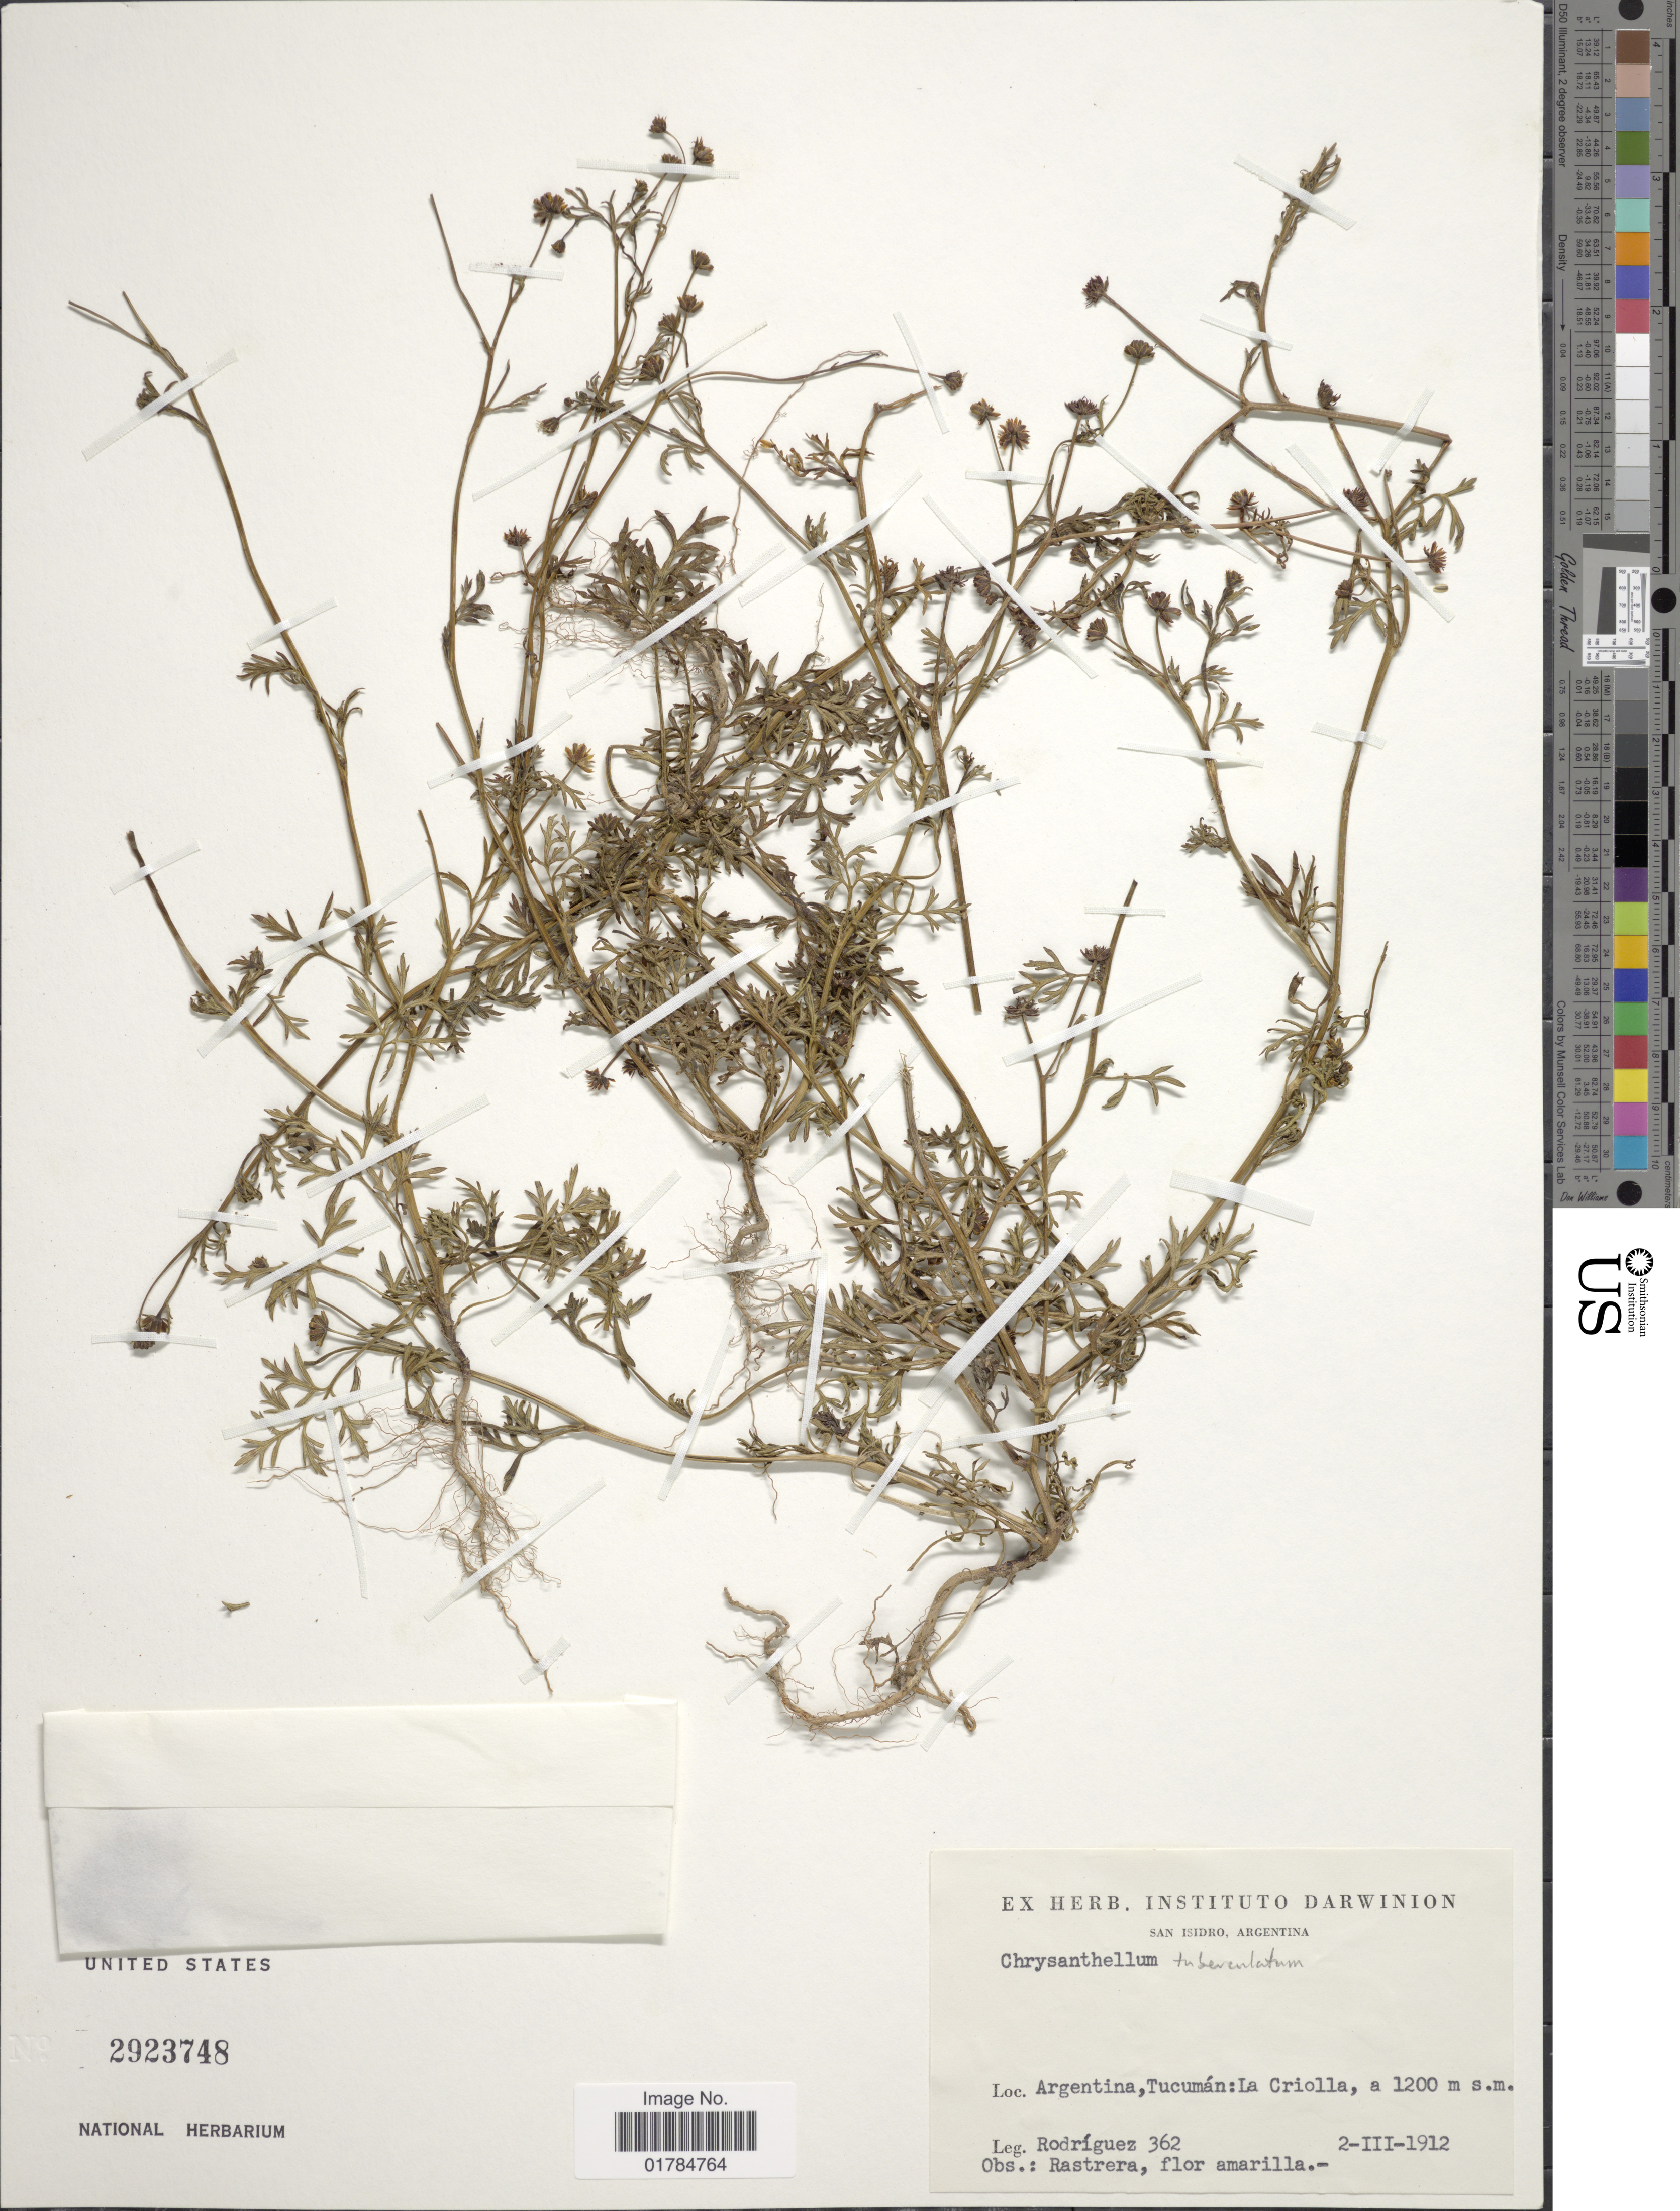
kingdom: Plantae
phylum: Tracheophyta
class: Magnoliopsida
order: Asterales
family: Asteraceae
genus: Chrysanthellum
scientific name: Chrysanthellum tuberculatum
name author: (Hook. & Arn.) Cabrera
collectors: Rodriguez, --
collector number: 362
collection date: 1912-03-02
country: Argentina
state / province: Tucuman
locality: La Criolla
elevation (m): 1200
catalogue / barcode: US 2923748